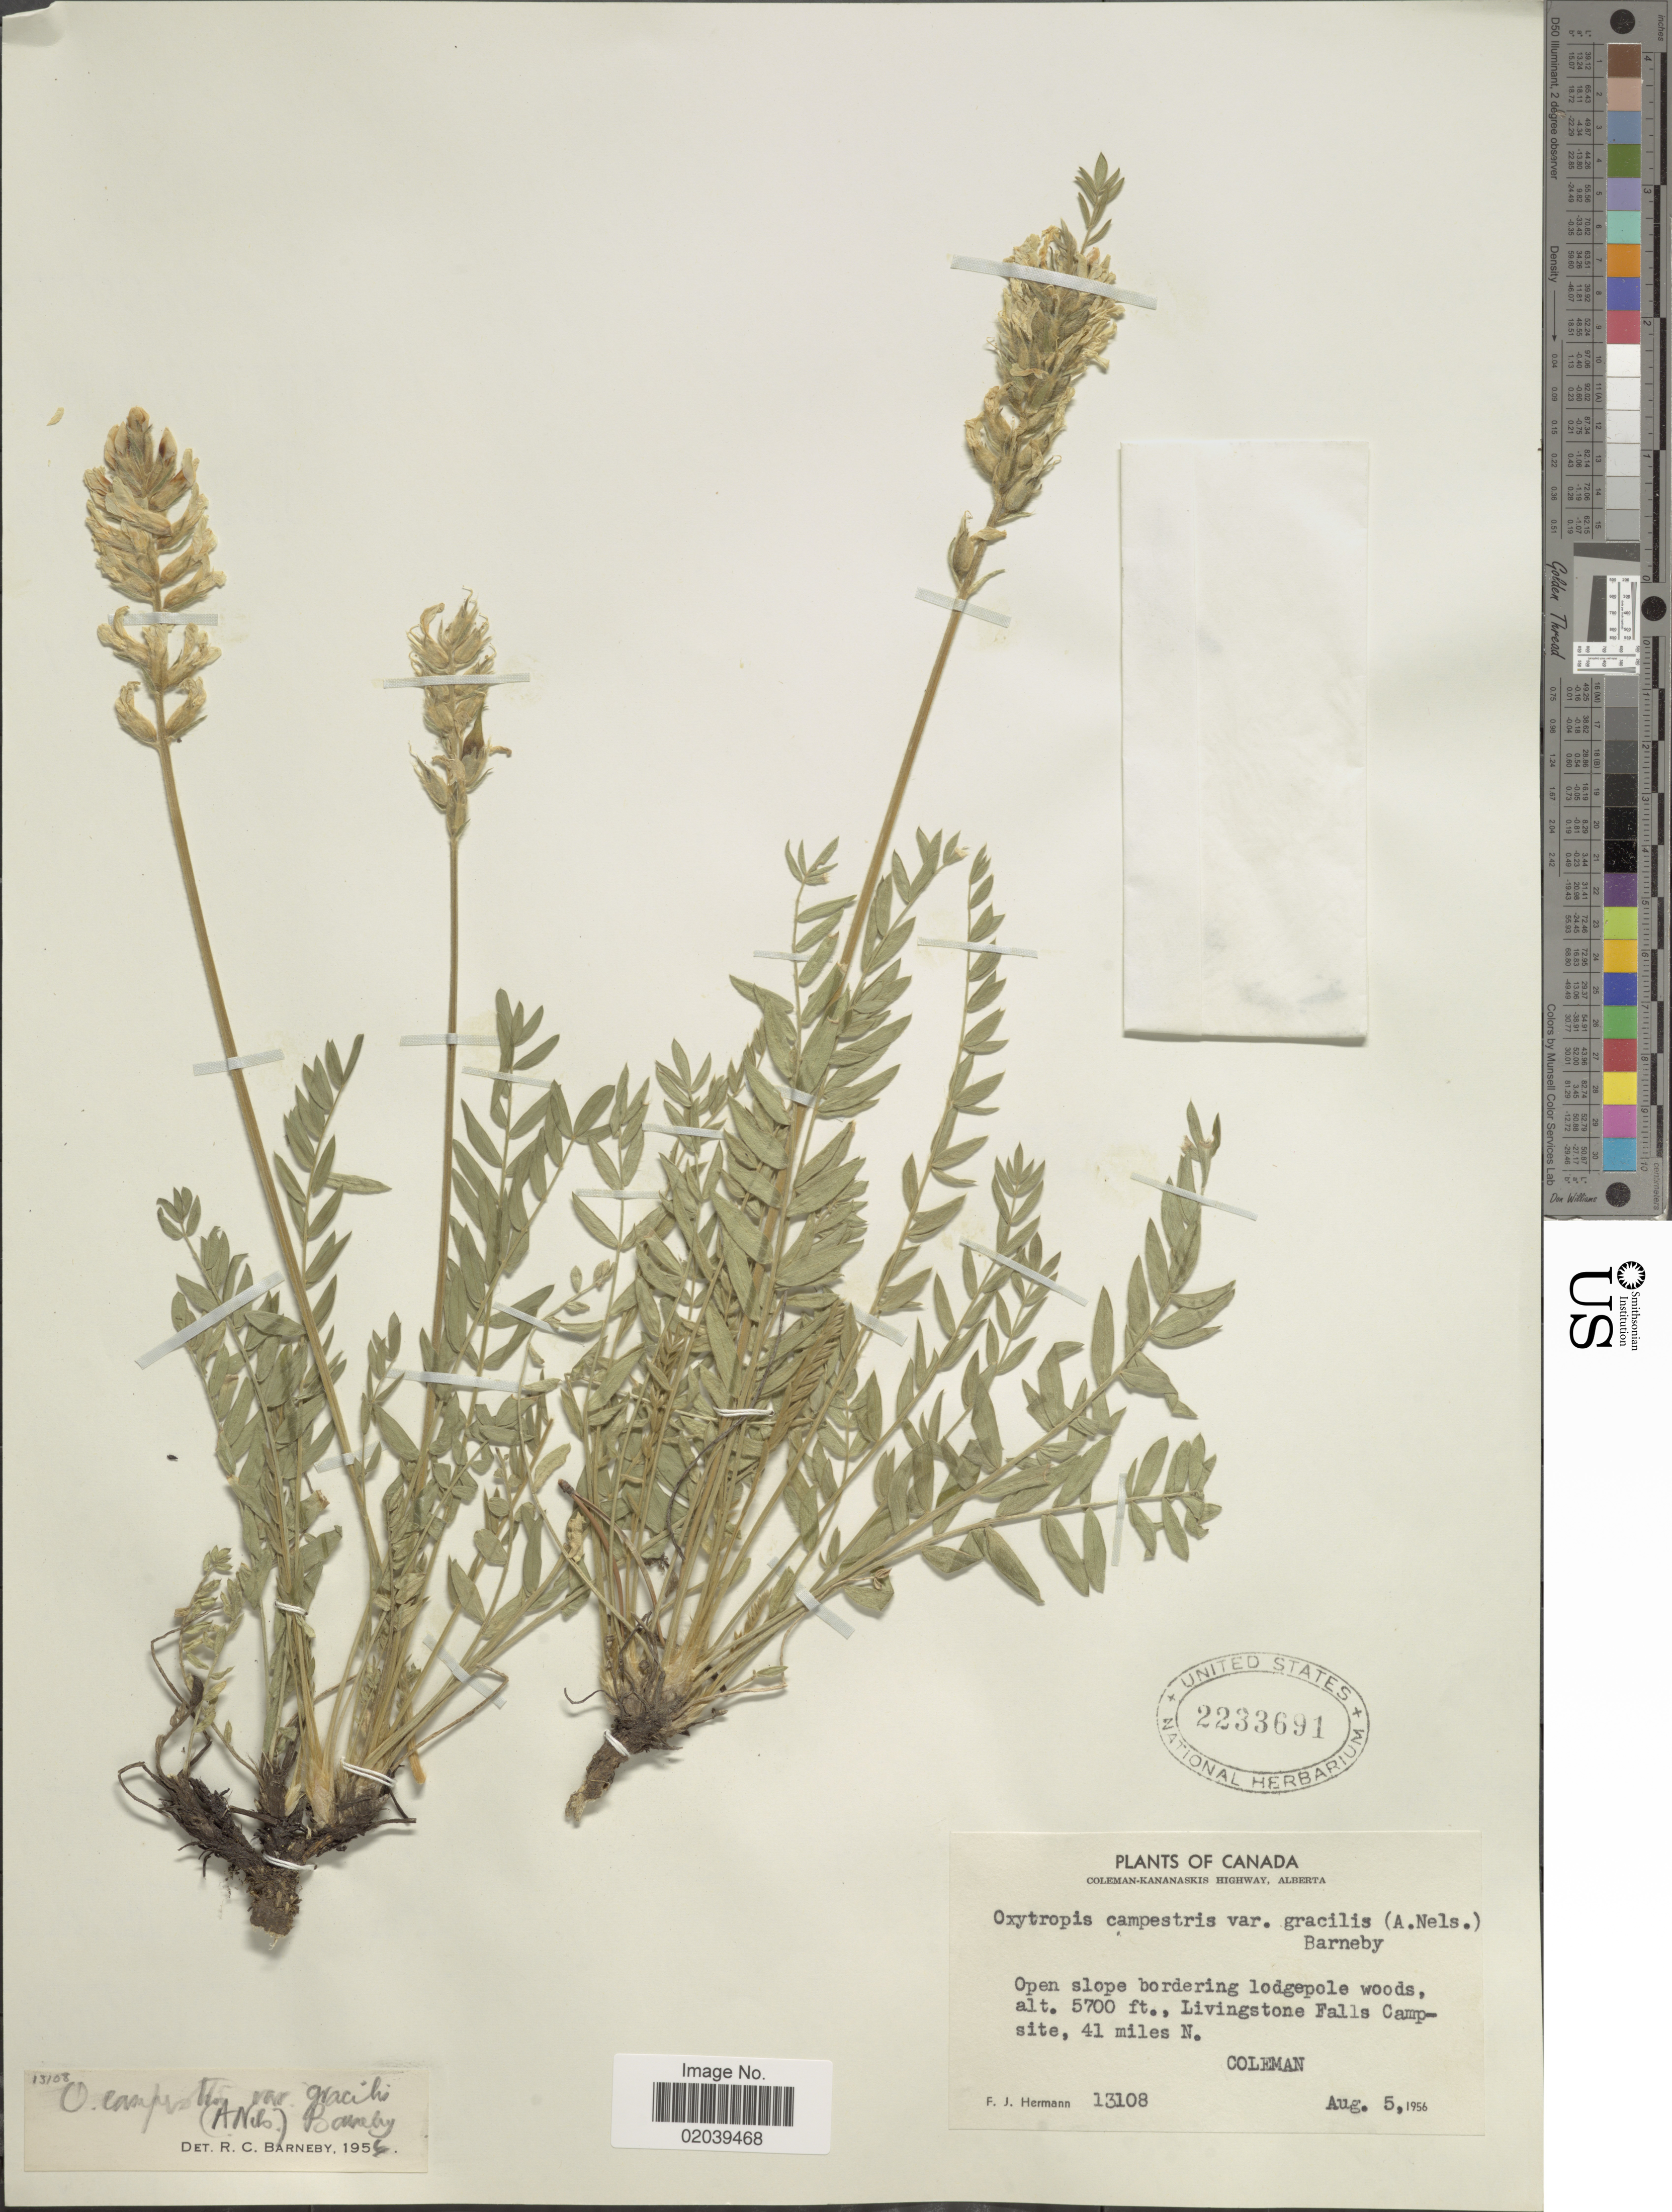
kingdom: Plantae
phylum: Tracheophyta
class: Magnoliopsida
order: Fabales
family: Fabaceae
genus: Oxytropis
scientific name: Oxytropis campestris var. gracilis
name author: (A. Nelson) Barneby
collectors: F. J. Hermann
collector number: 13108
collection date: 1956-08-05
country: Canada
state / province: Alberta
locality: Coleman-Kananaskis Highway. Livingstone Falls Campsite, 41 miles N. Coleman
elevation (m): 1737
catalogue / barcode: US 2233691